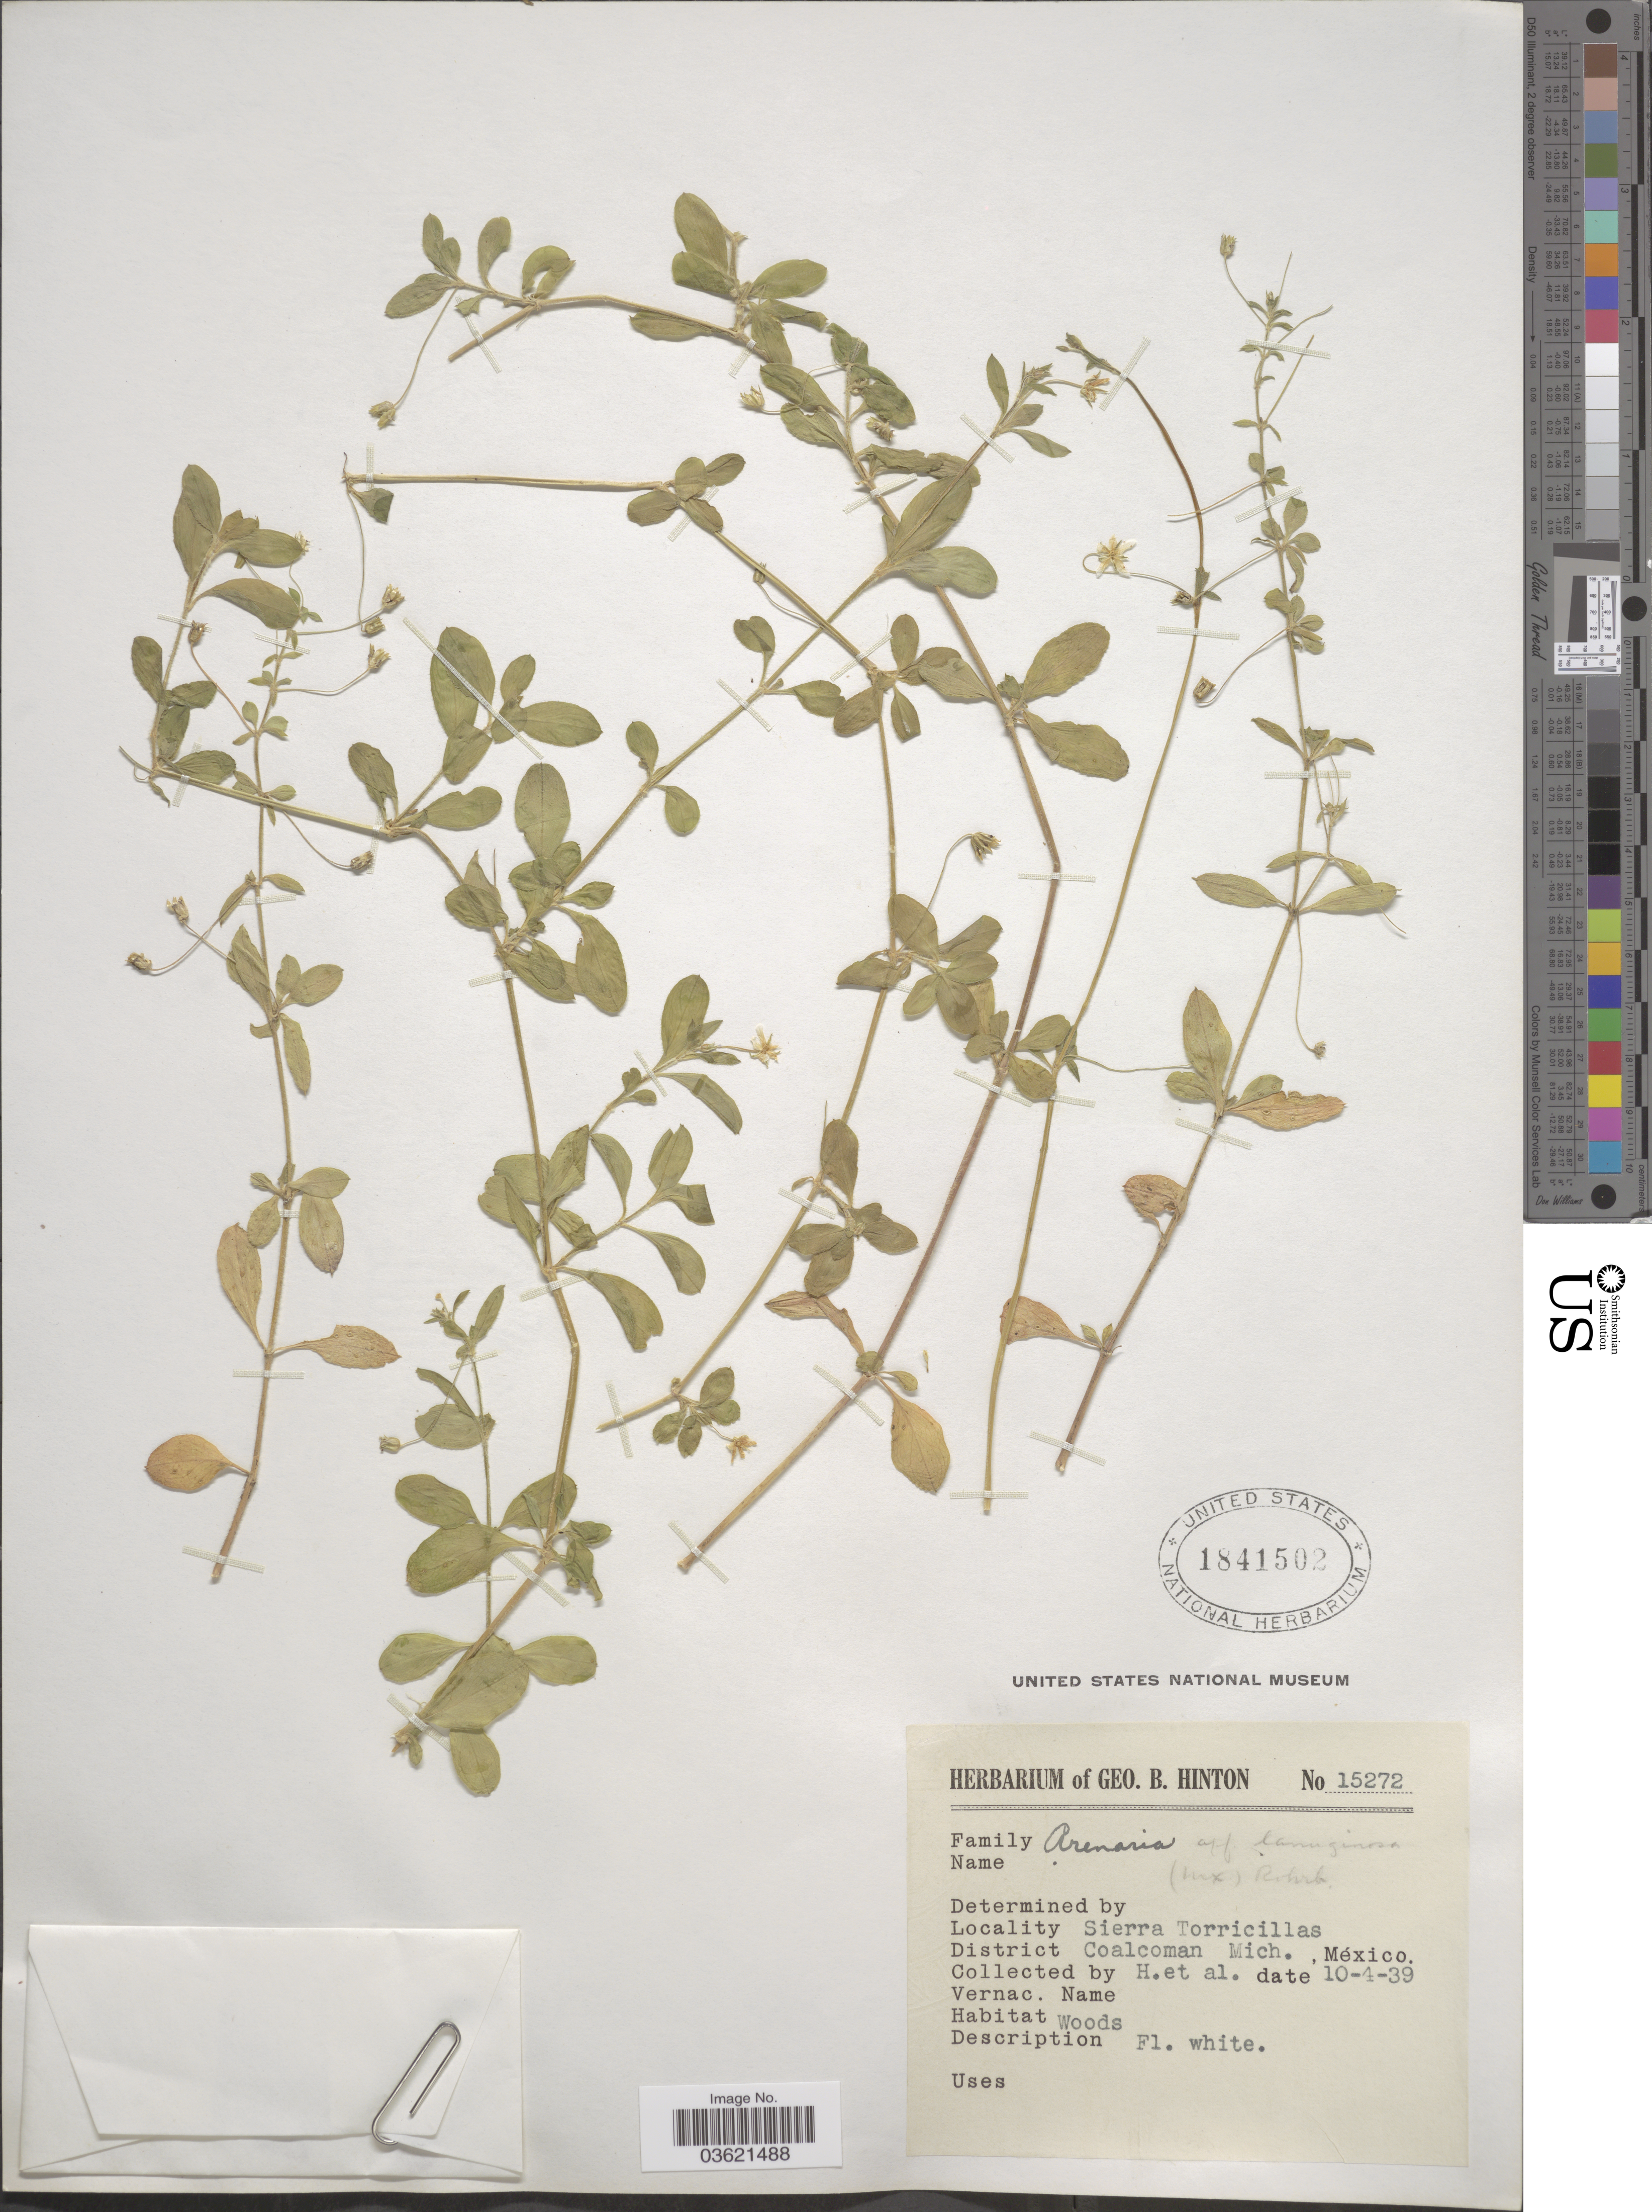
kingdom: Plantae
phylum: Tracheophyta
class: Magnoliopsida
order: Caryophyllales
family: Caryophyllaceae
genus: Arenaria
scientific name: Arenaria lanuginosa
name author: (Michx.) Rohrb.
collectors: G. B. Hinton & et al.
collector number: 15272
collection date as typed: Transcribed d/m/y: 10/4/39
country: Mexico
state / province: Michoacán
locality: Sierra Torricillas. District Coalcoman.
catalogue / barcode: US 1841502